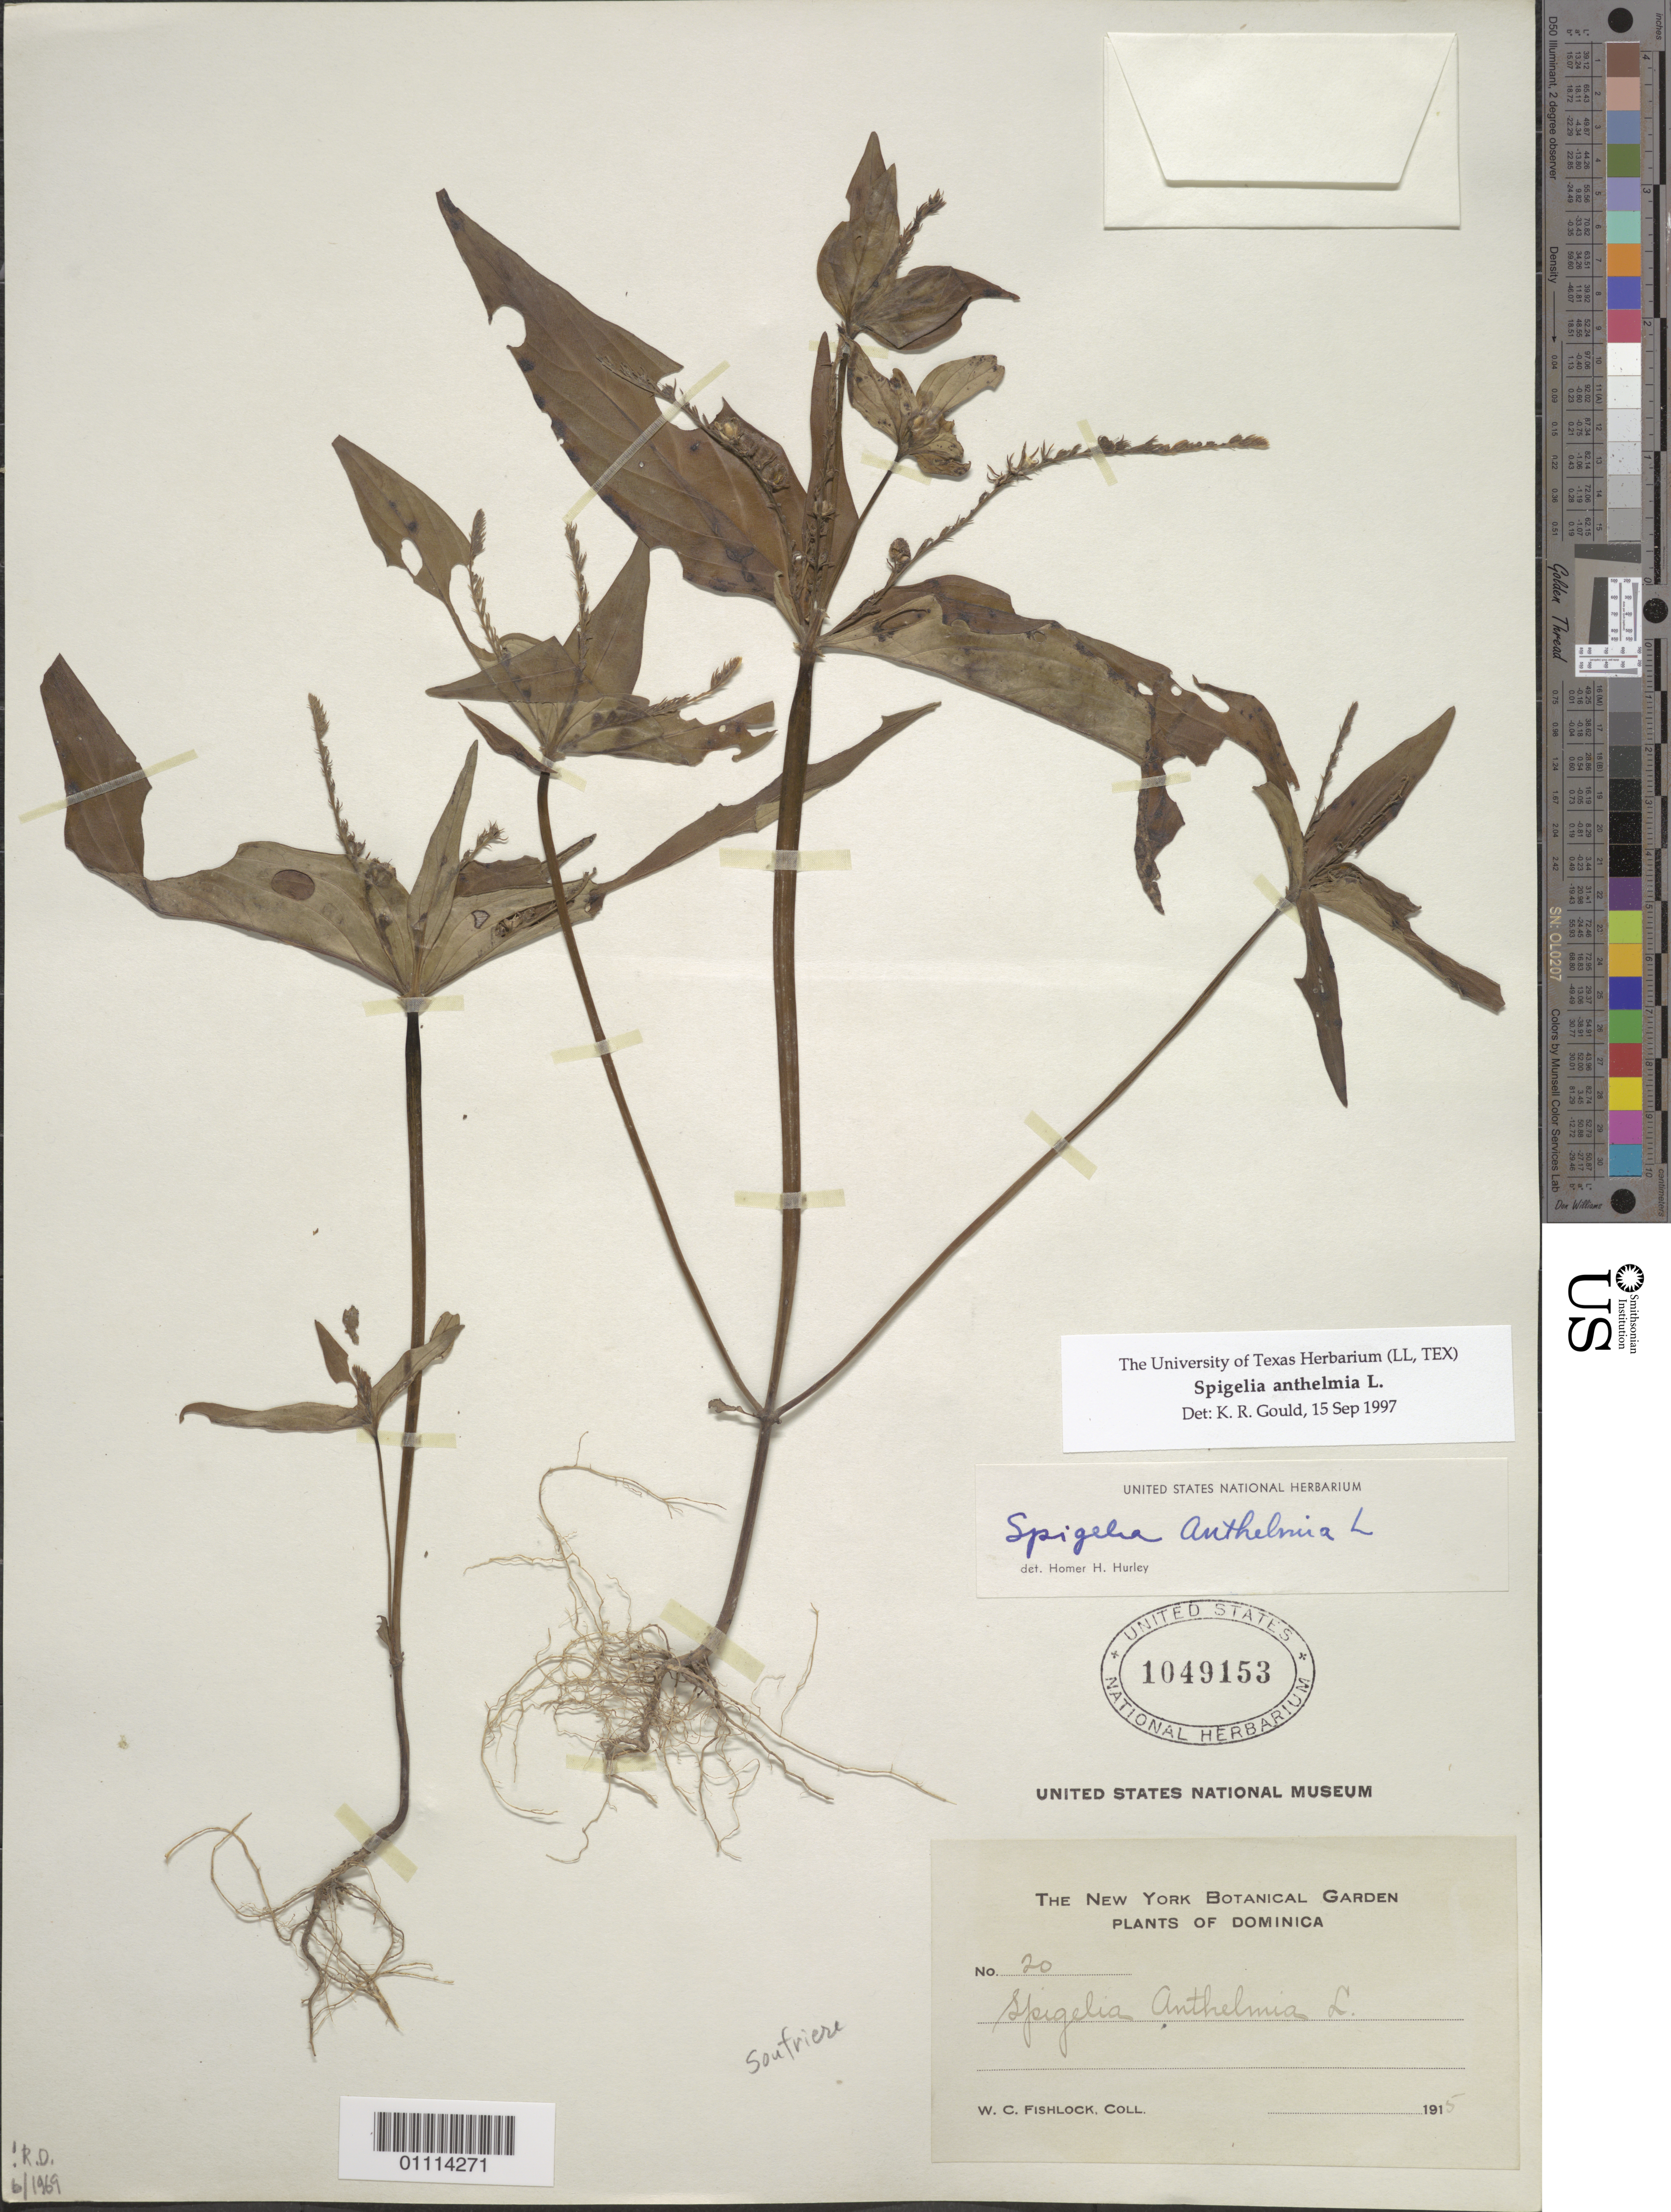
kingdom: Plantae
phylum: Tracheophyta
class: Magnoliopsida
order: Gentianales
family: Loganiaceae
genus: Spigelia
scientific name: Spigelia anthelmia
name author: L.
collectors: W. Fishlock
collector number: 20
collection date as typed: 1915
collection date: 1915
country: Dominica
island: Dominica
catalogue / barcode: US 1049153